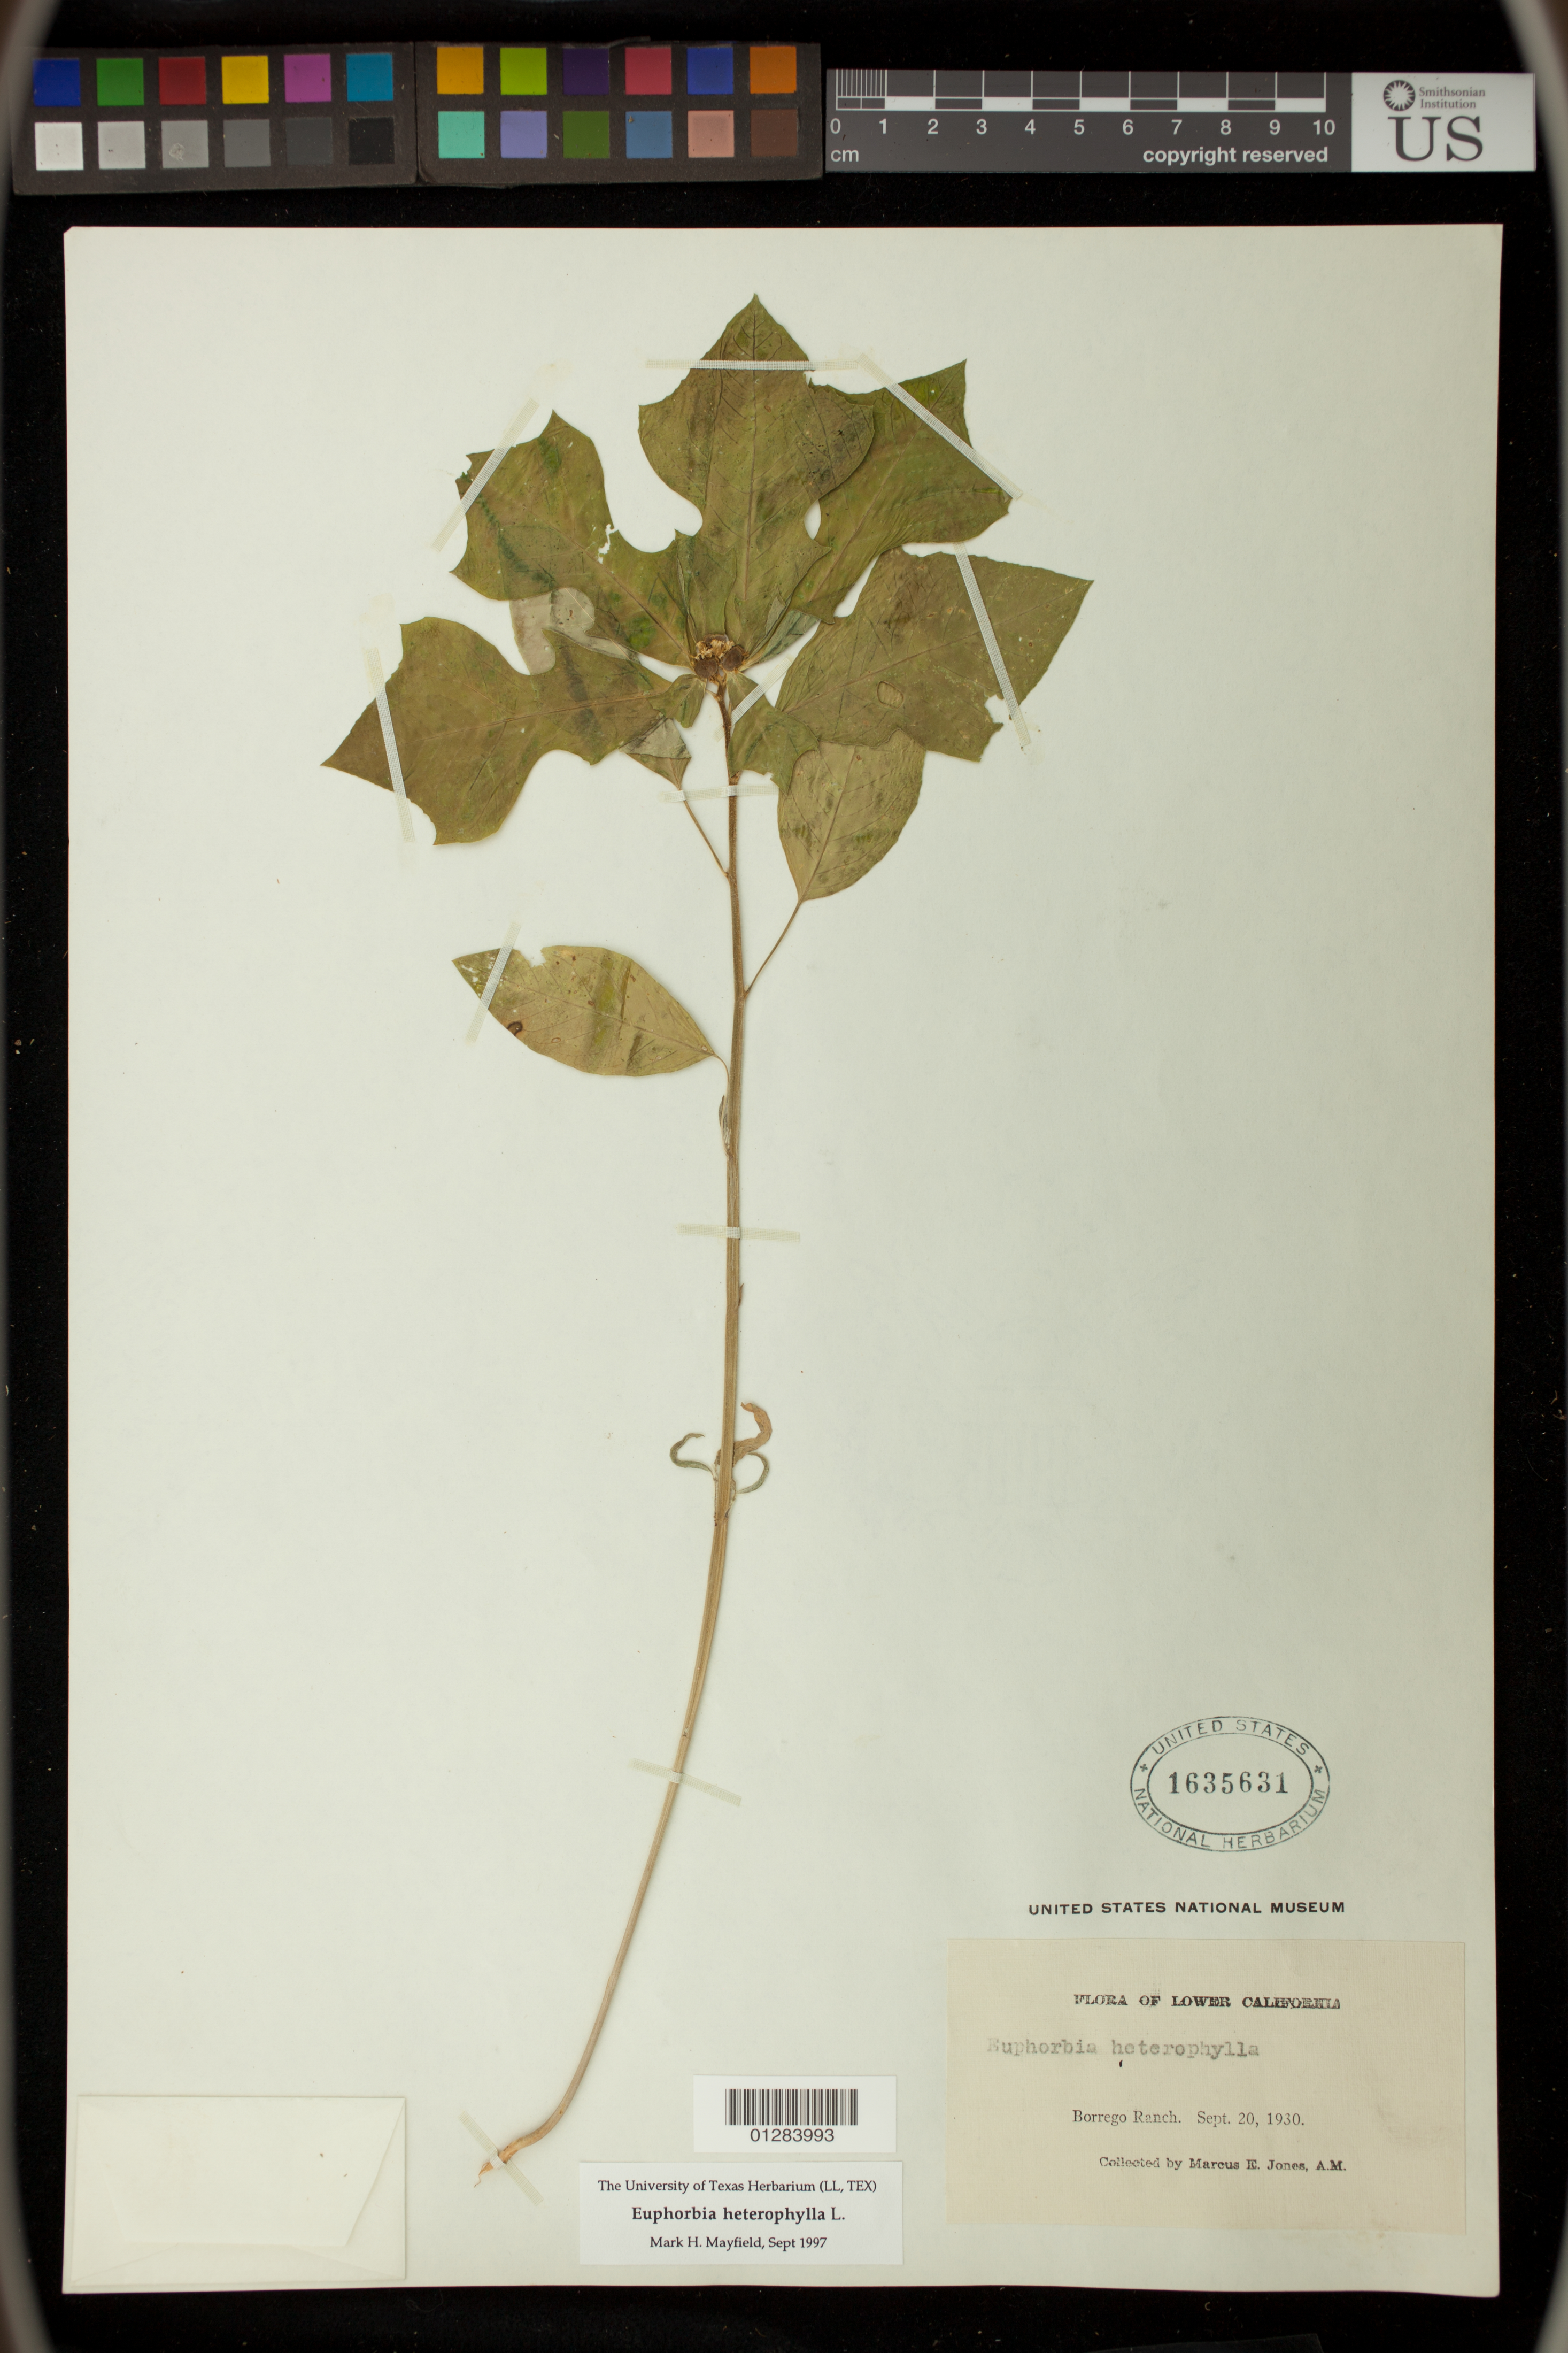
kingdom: Plantae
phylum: Tracheophyta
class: Magnoliopsida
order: Malpighiales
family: Euphorbiaceae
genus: Euphorbia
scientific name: Euphorbia heterophylla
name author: L.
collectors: M. E. Jones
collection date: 1930-09-20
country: Mexico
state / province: Baja California Sur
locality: Borrego Ranch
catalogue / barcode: US 1635631